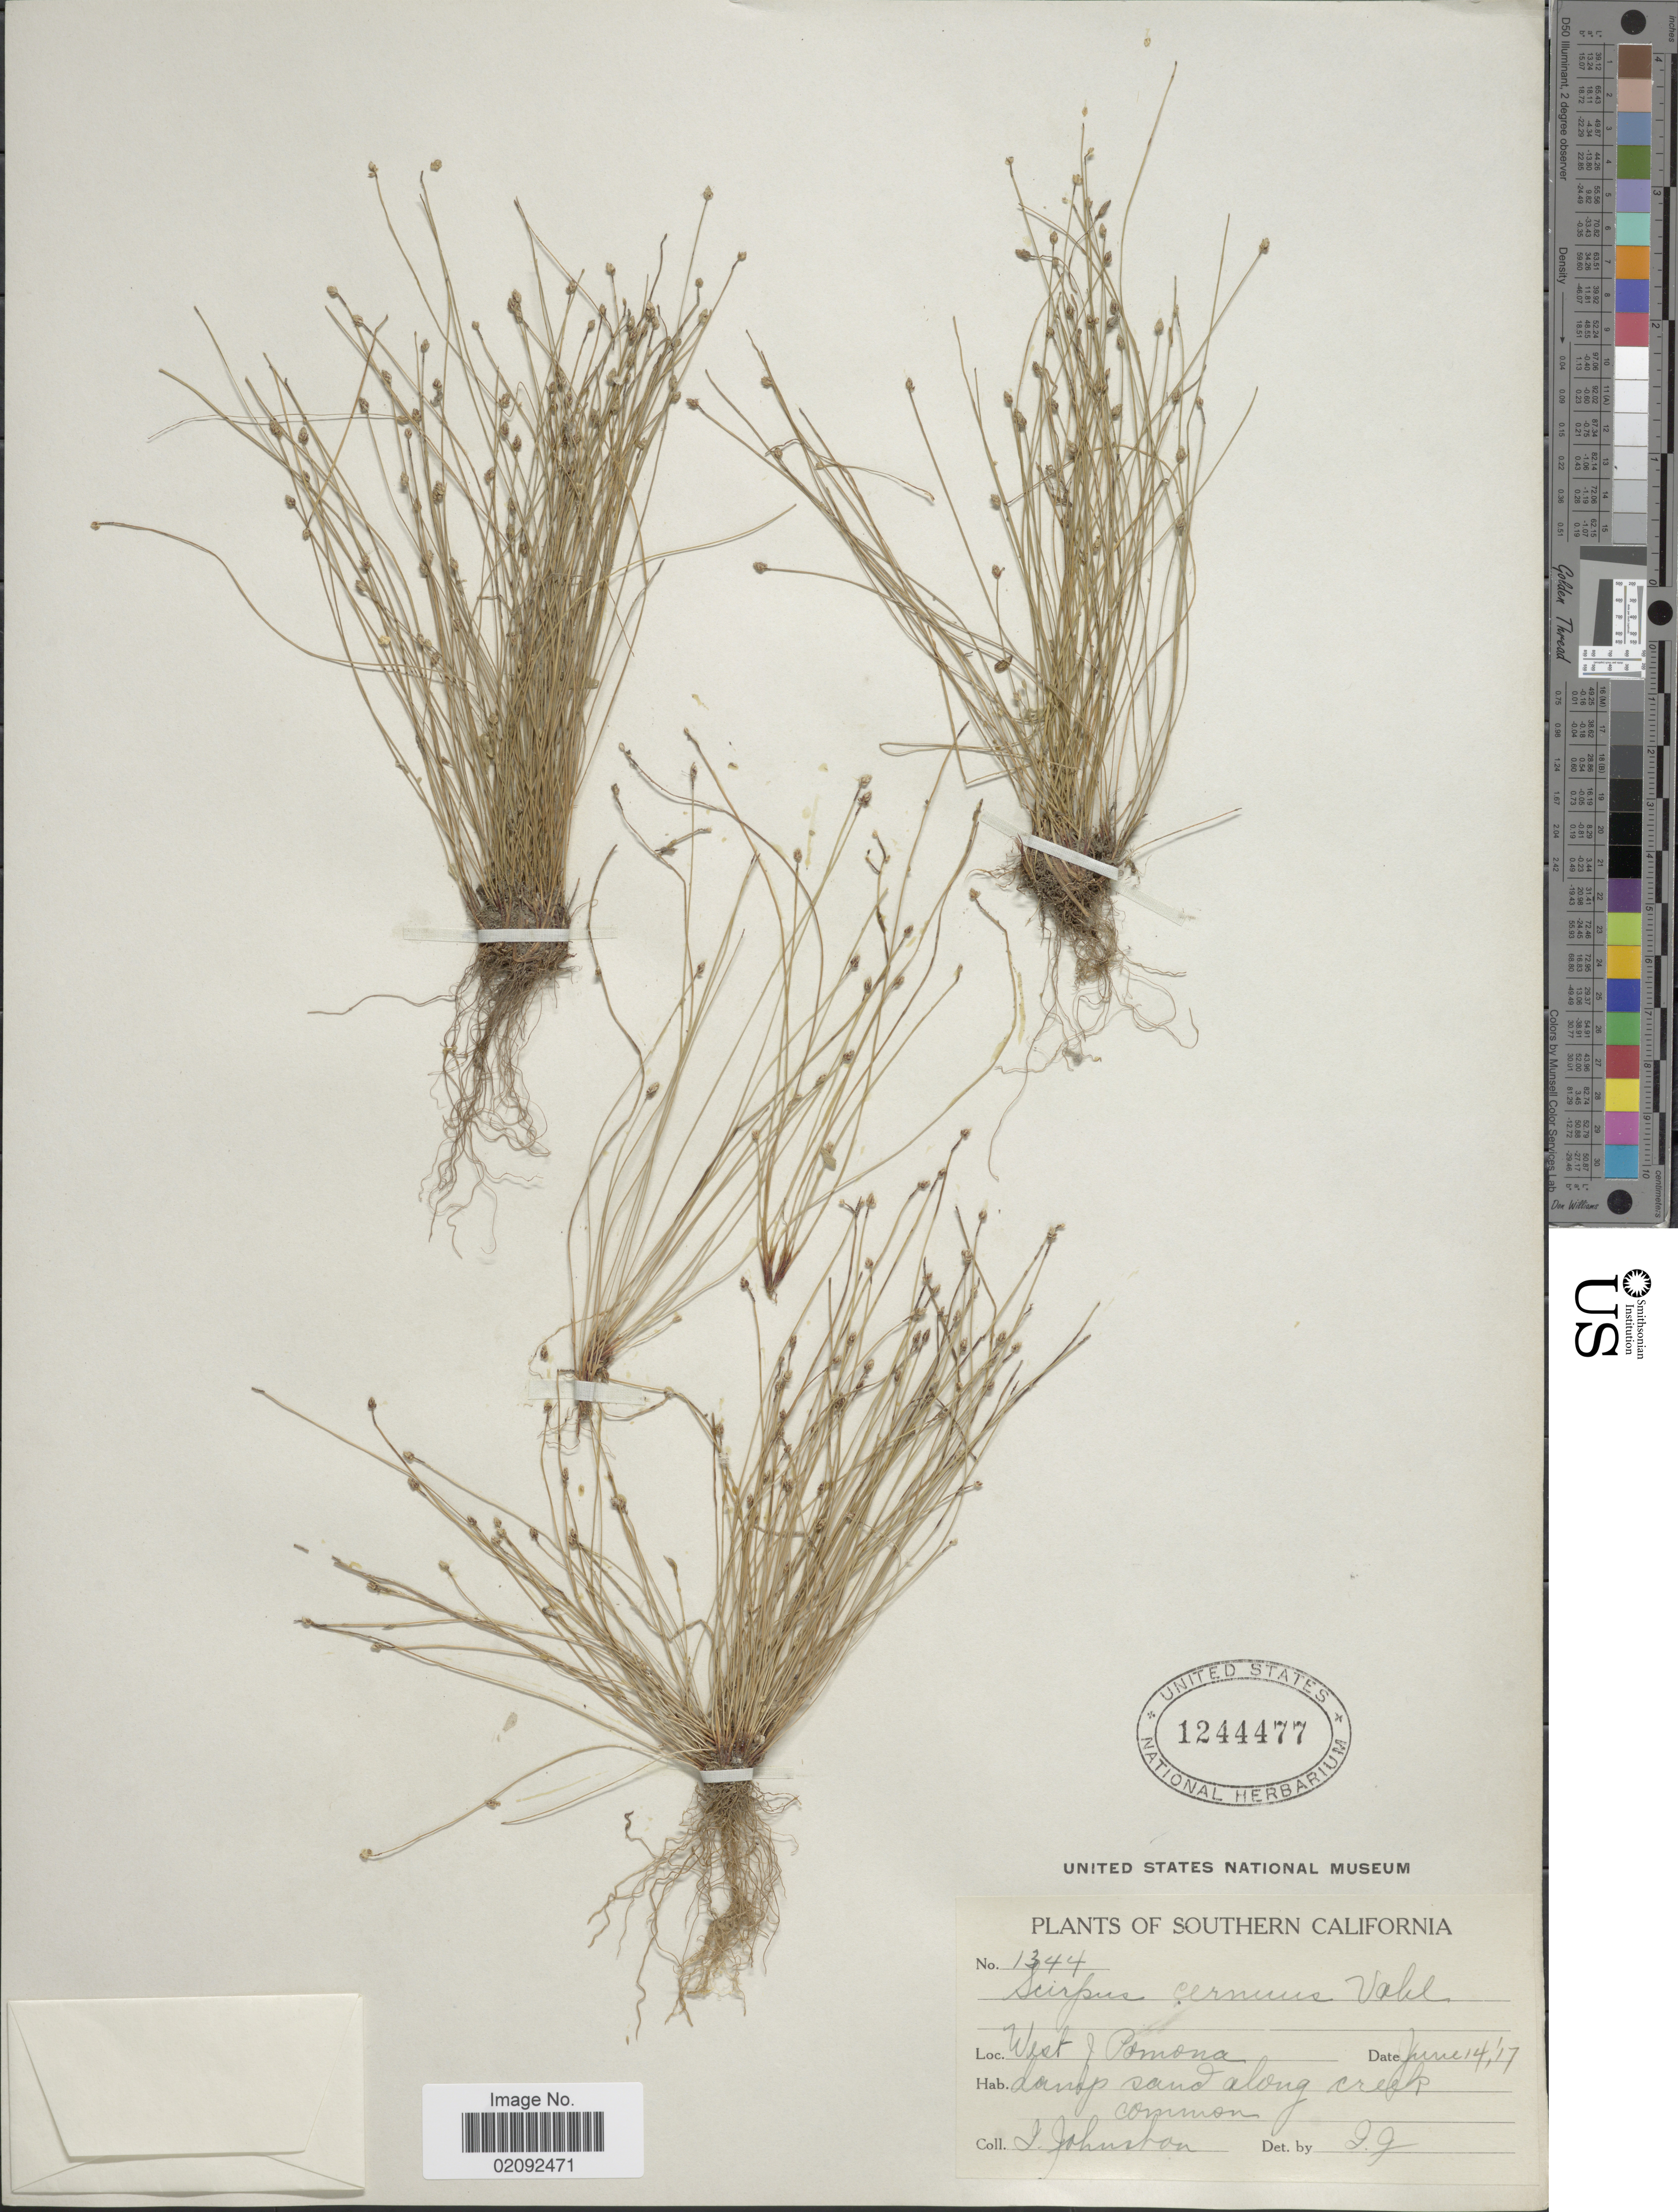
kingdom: Plantae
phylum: Tracheophyta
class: Liliopsida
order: Poales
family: Cyperaceae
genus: Isolepis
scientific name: Isolepis cernua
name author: (Vahl) Roem. & Schult.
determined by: Strong, Mark T., (BOT), Smithsonian Institution - National Museum of Natural History (UNITED STATES)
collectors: J. Johnston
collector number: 1344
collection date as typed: Transcribed d/m/y: 14/6/17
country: United States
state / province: California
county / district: Los Angeles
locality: Southern California, West of Pomona, damp sand along creek common.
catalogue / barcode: US 1244477